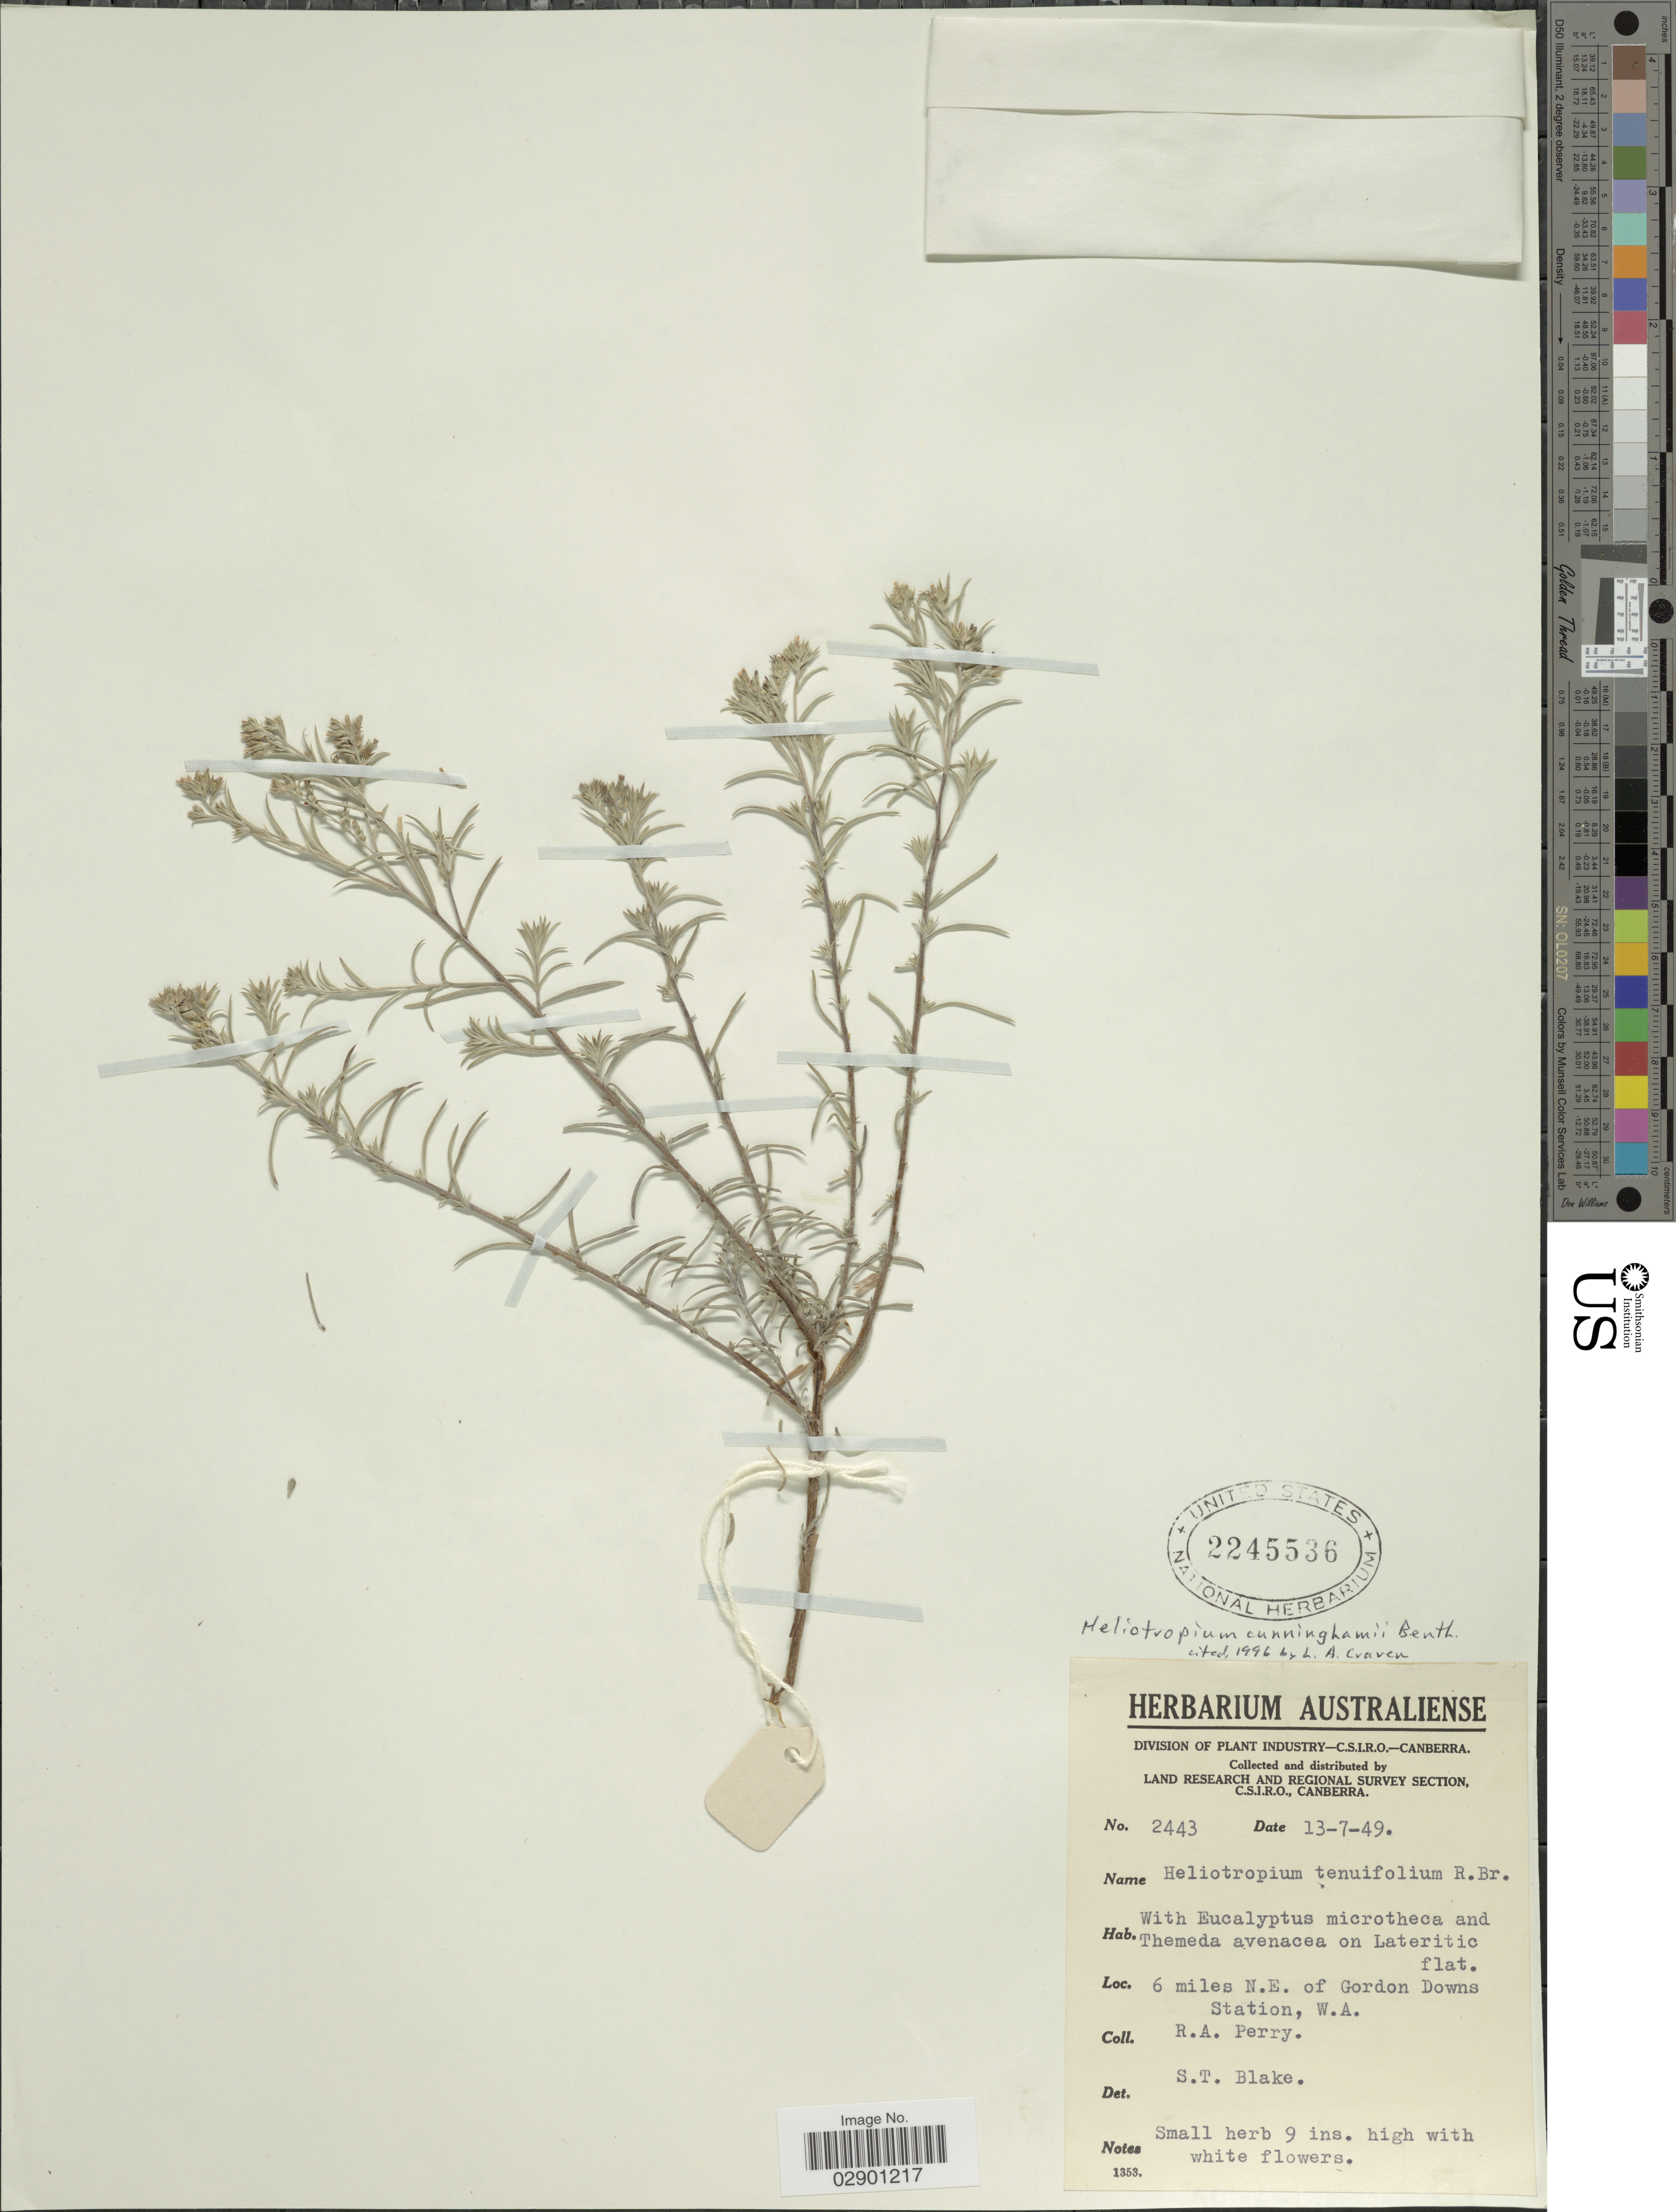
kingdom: Plantae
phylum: Tracheophyta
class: Magnoliopsida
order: Boraginales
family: Heliotropiaceae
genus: Heliotropium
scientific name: Heliotropium cunninghamii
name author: Benth.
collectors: Perry, R. A.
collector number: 2443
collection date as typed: Transcribed d/m/y: 13/7/49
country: Australia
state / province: Western Australia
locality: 6 miles N.E. of Gordon Downs Station, W.A.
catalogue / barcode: US 2245536